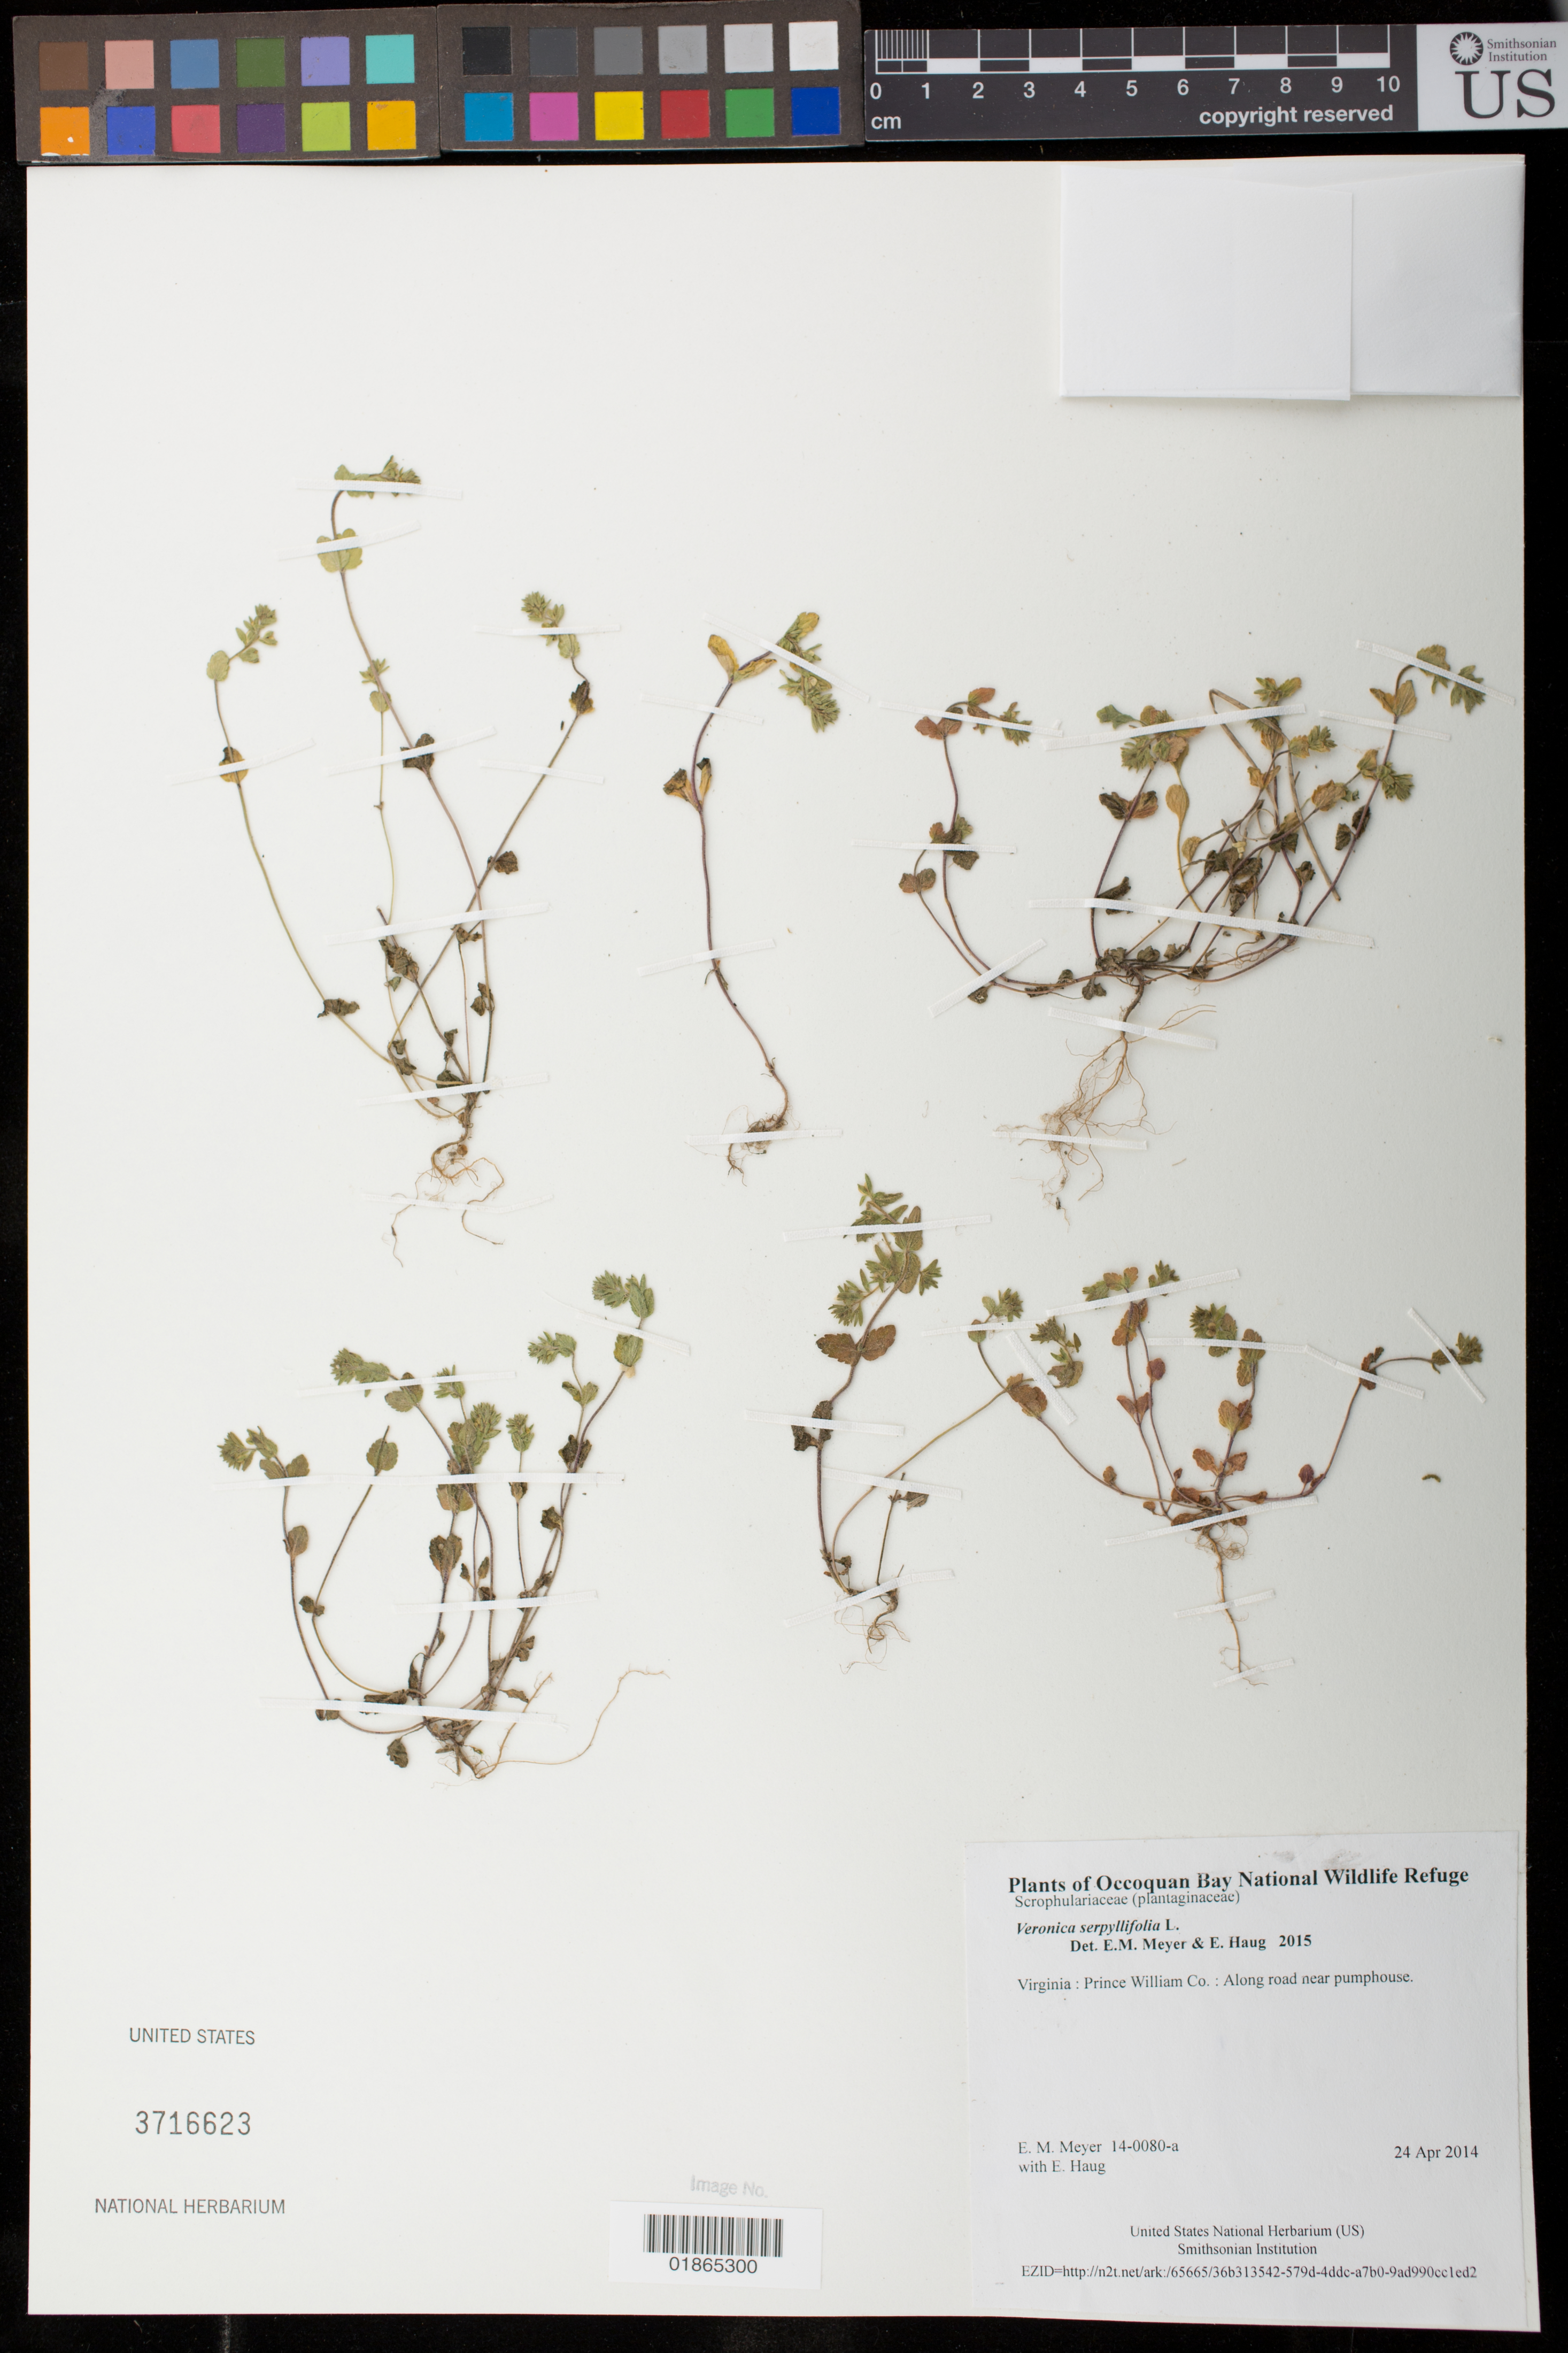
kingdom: Plantae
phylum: Tracheophyta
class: Magnoliopsida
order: Lamiales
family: Plantaginaceae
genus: Veronica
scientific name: Veronica serpyllifolia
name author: L.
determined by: Meyer, E. M.; Haug, E.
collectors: E. M. Meyer & E. Haug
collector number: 14-0080-a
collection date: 2014-04-24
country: United States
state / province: Virginia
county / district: Prince William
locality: Along road near pumphouse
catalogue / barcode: US 3716623